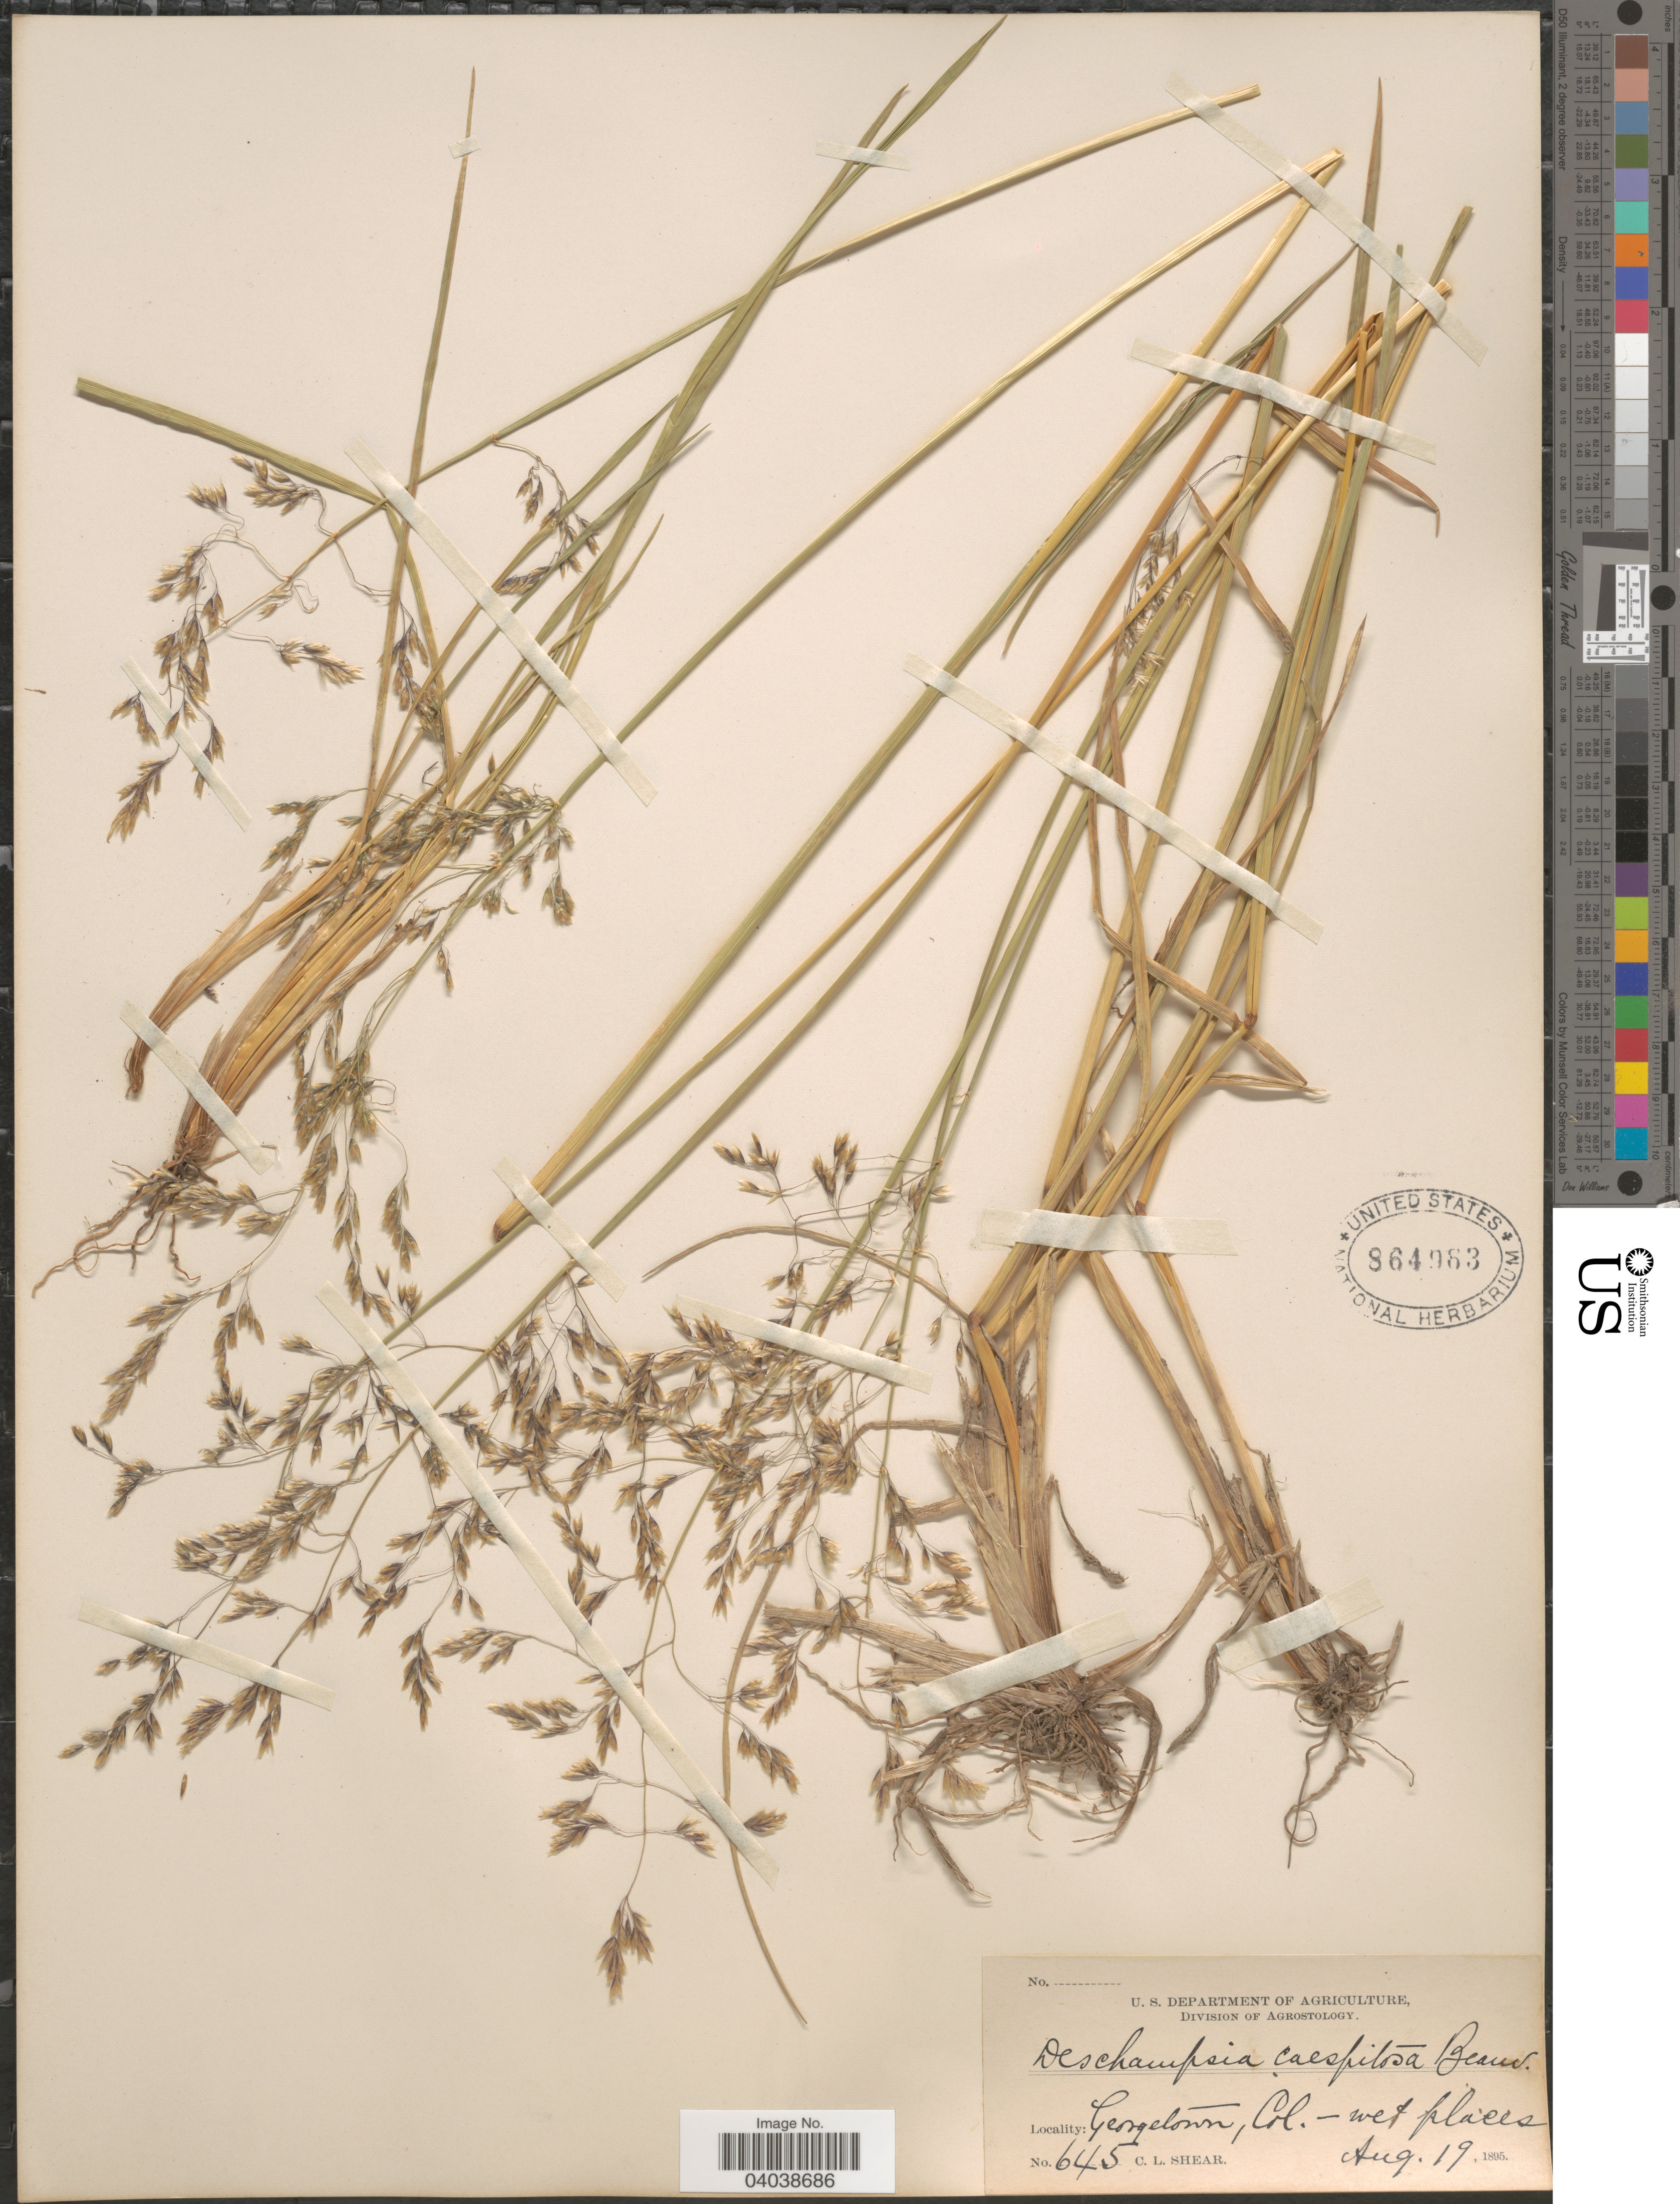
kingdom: Plantae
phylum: Tracheophyta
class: Liliopsida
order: Poales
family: Poaceae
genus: Deschampsia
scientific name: Deschampsia cespitosa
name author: (L.) P. Beauv.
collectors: C. L. Shear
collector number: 645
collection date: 1895-08-19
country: United States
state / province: Colorado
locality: Georgetown.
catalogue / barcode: US 864963